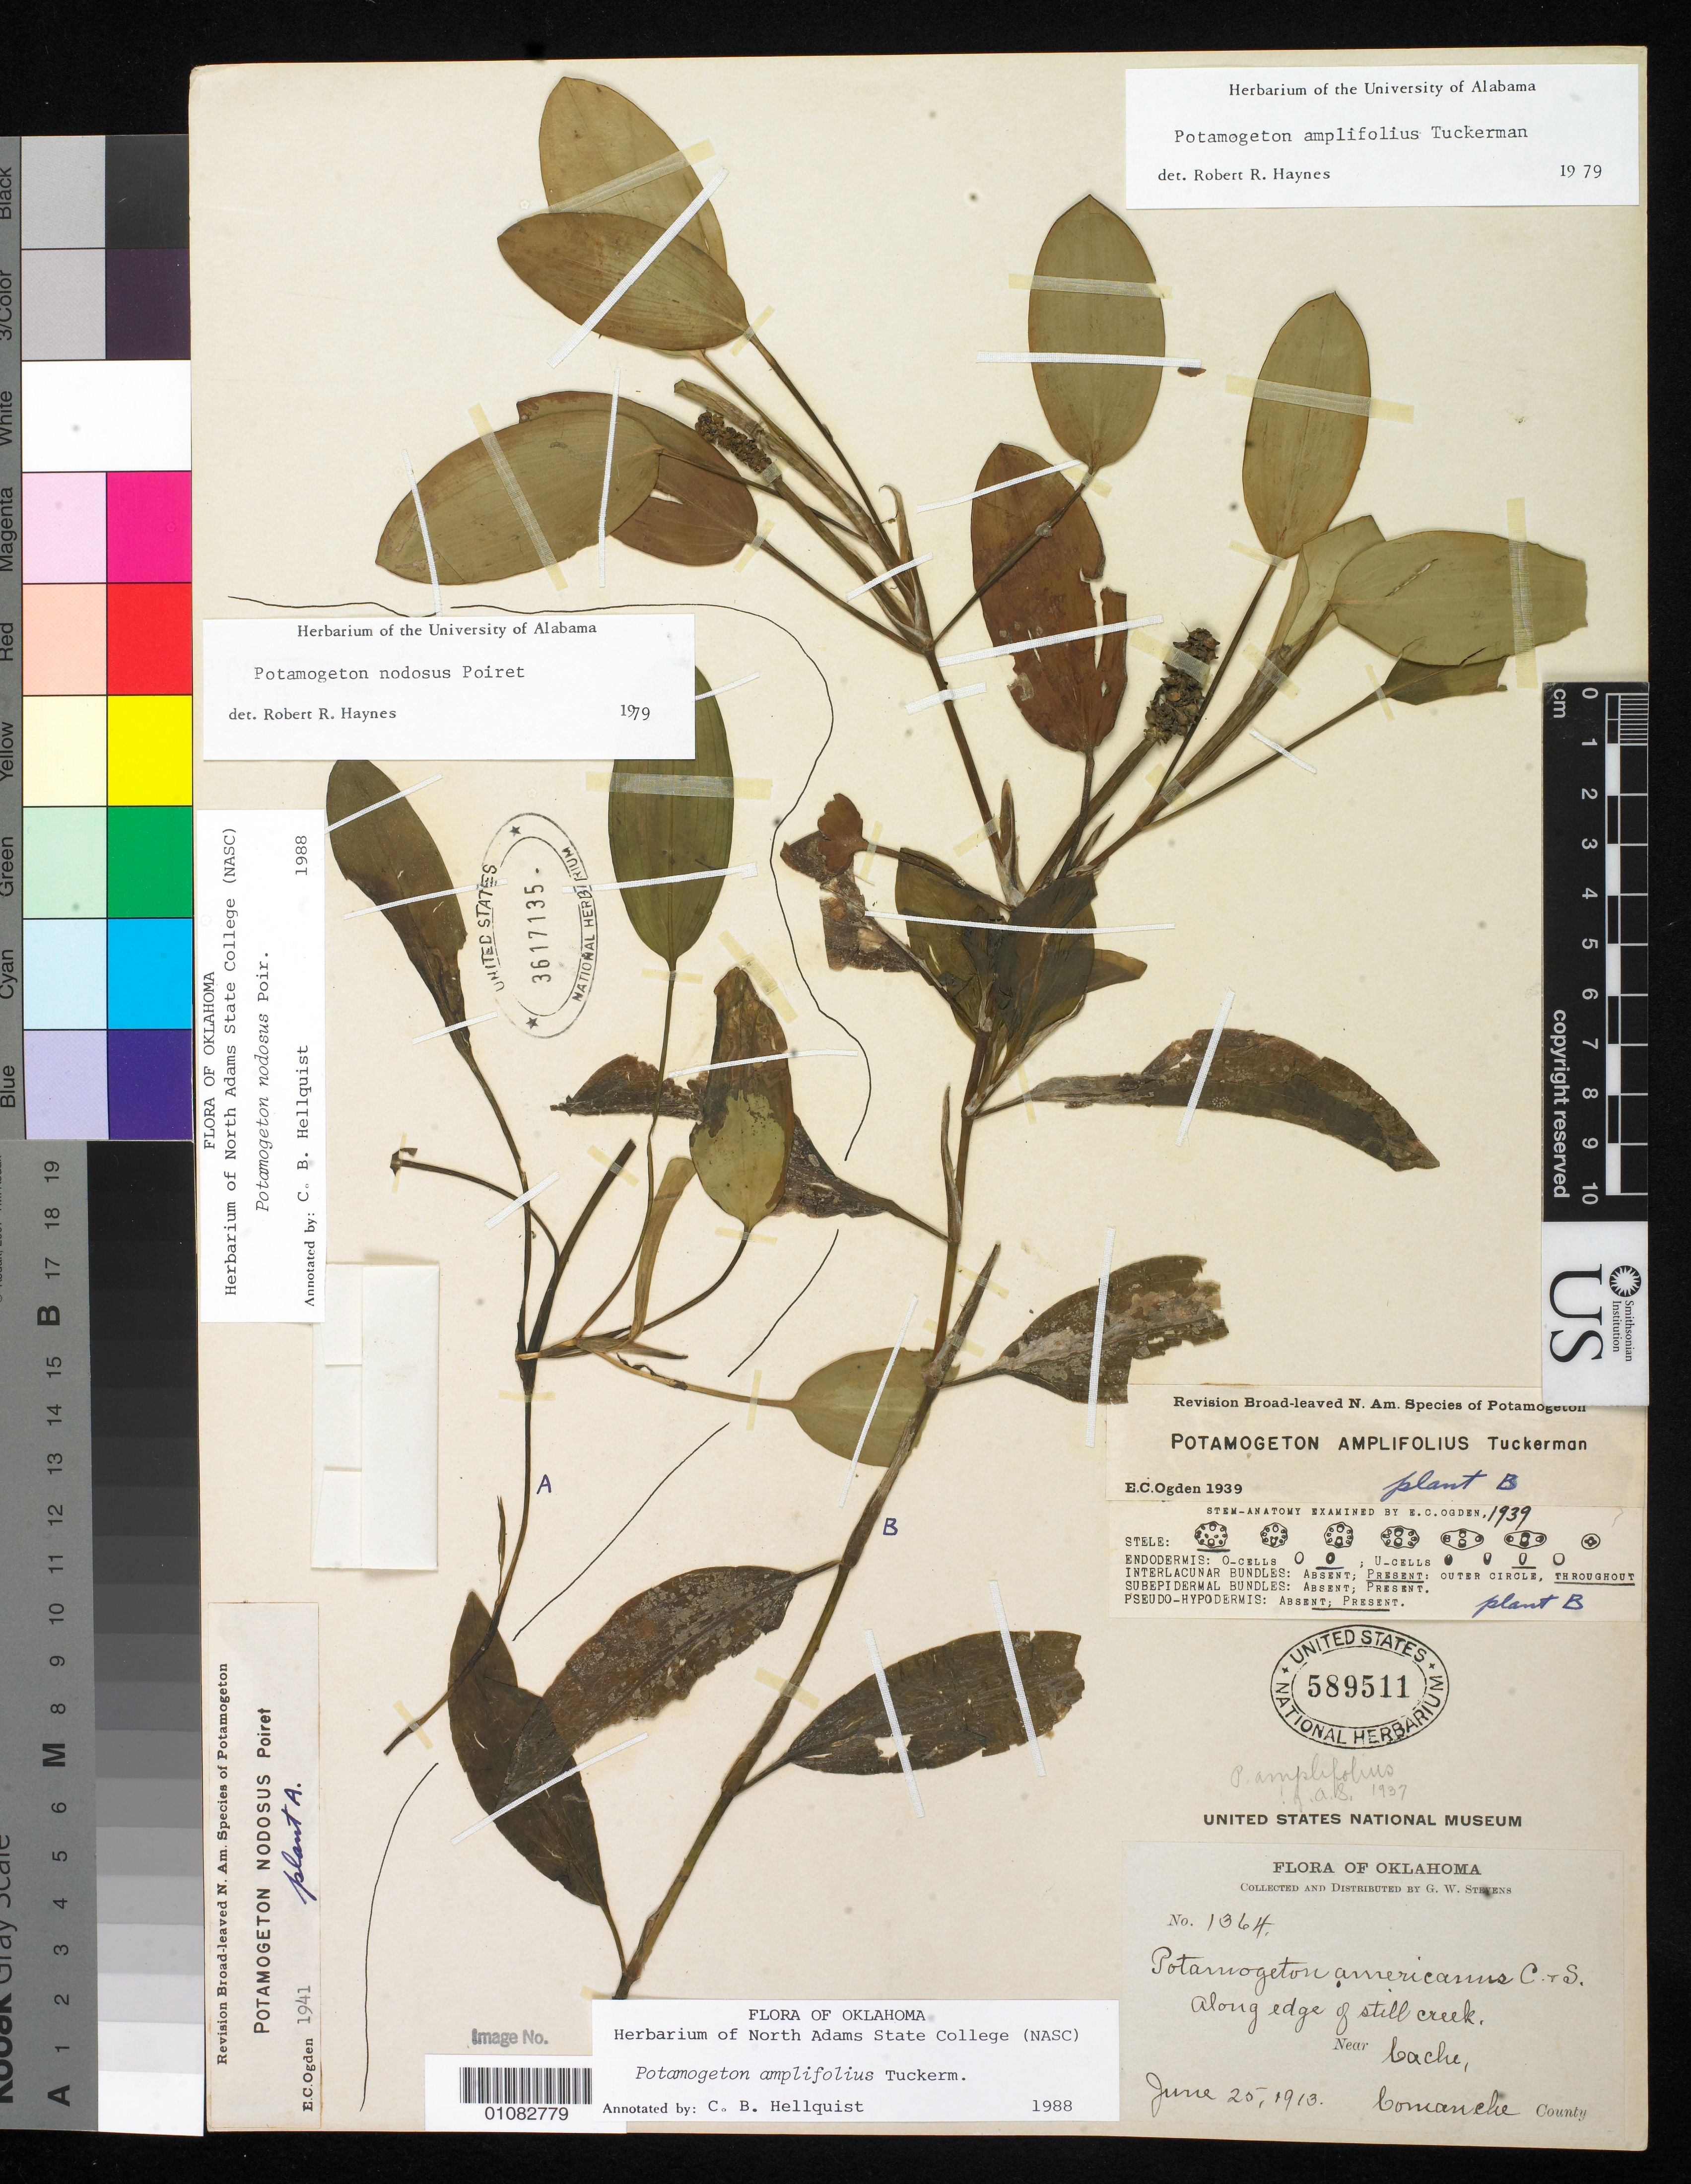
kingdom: Plantae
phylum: Tracheophyta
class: Liliopsida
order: Alismatales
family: Potamogetonaceae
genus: Potamogeton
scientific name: Potamogeton amplifolius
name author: Tuckerm.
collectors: G. Stevens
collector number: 1364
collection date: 1913-06-25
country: United States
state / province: Oklahoma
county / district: Bomanehe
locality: Bomanehe County (?), Bache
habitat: Along edge of still creek.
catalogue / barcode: US 589511